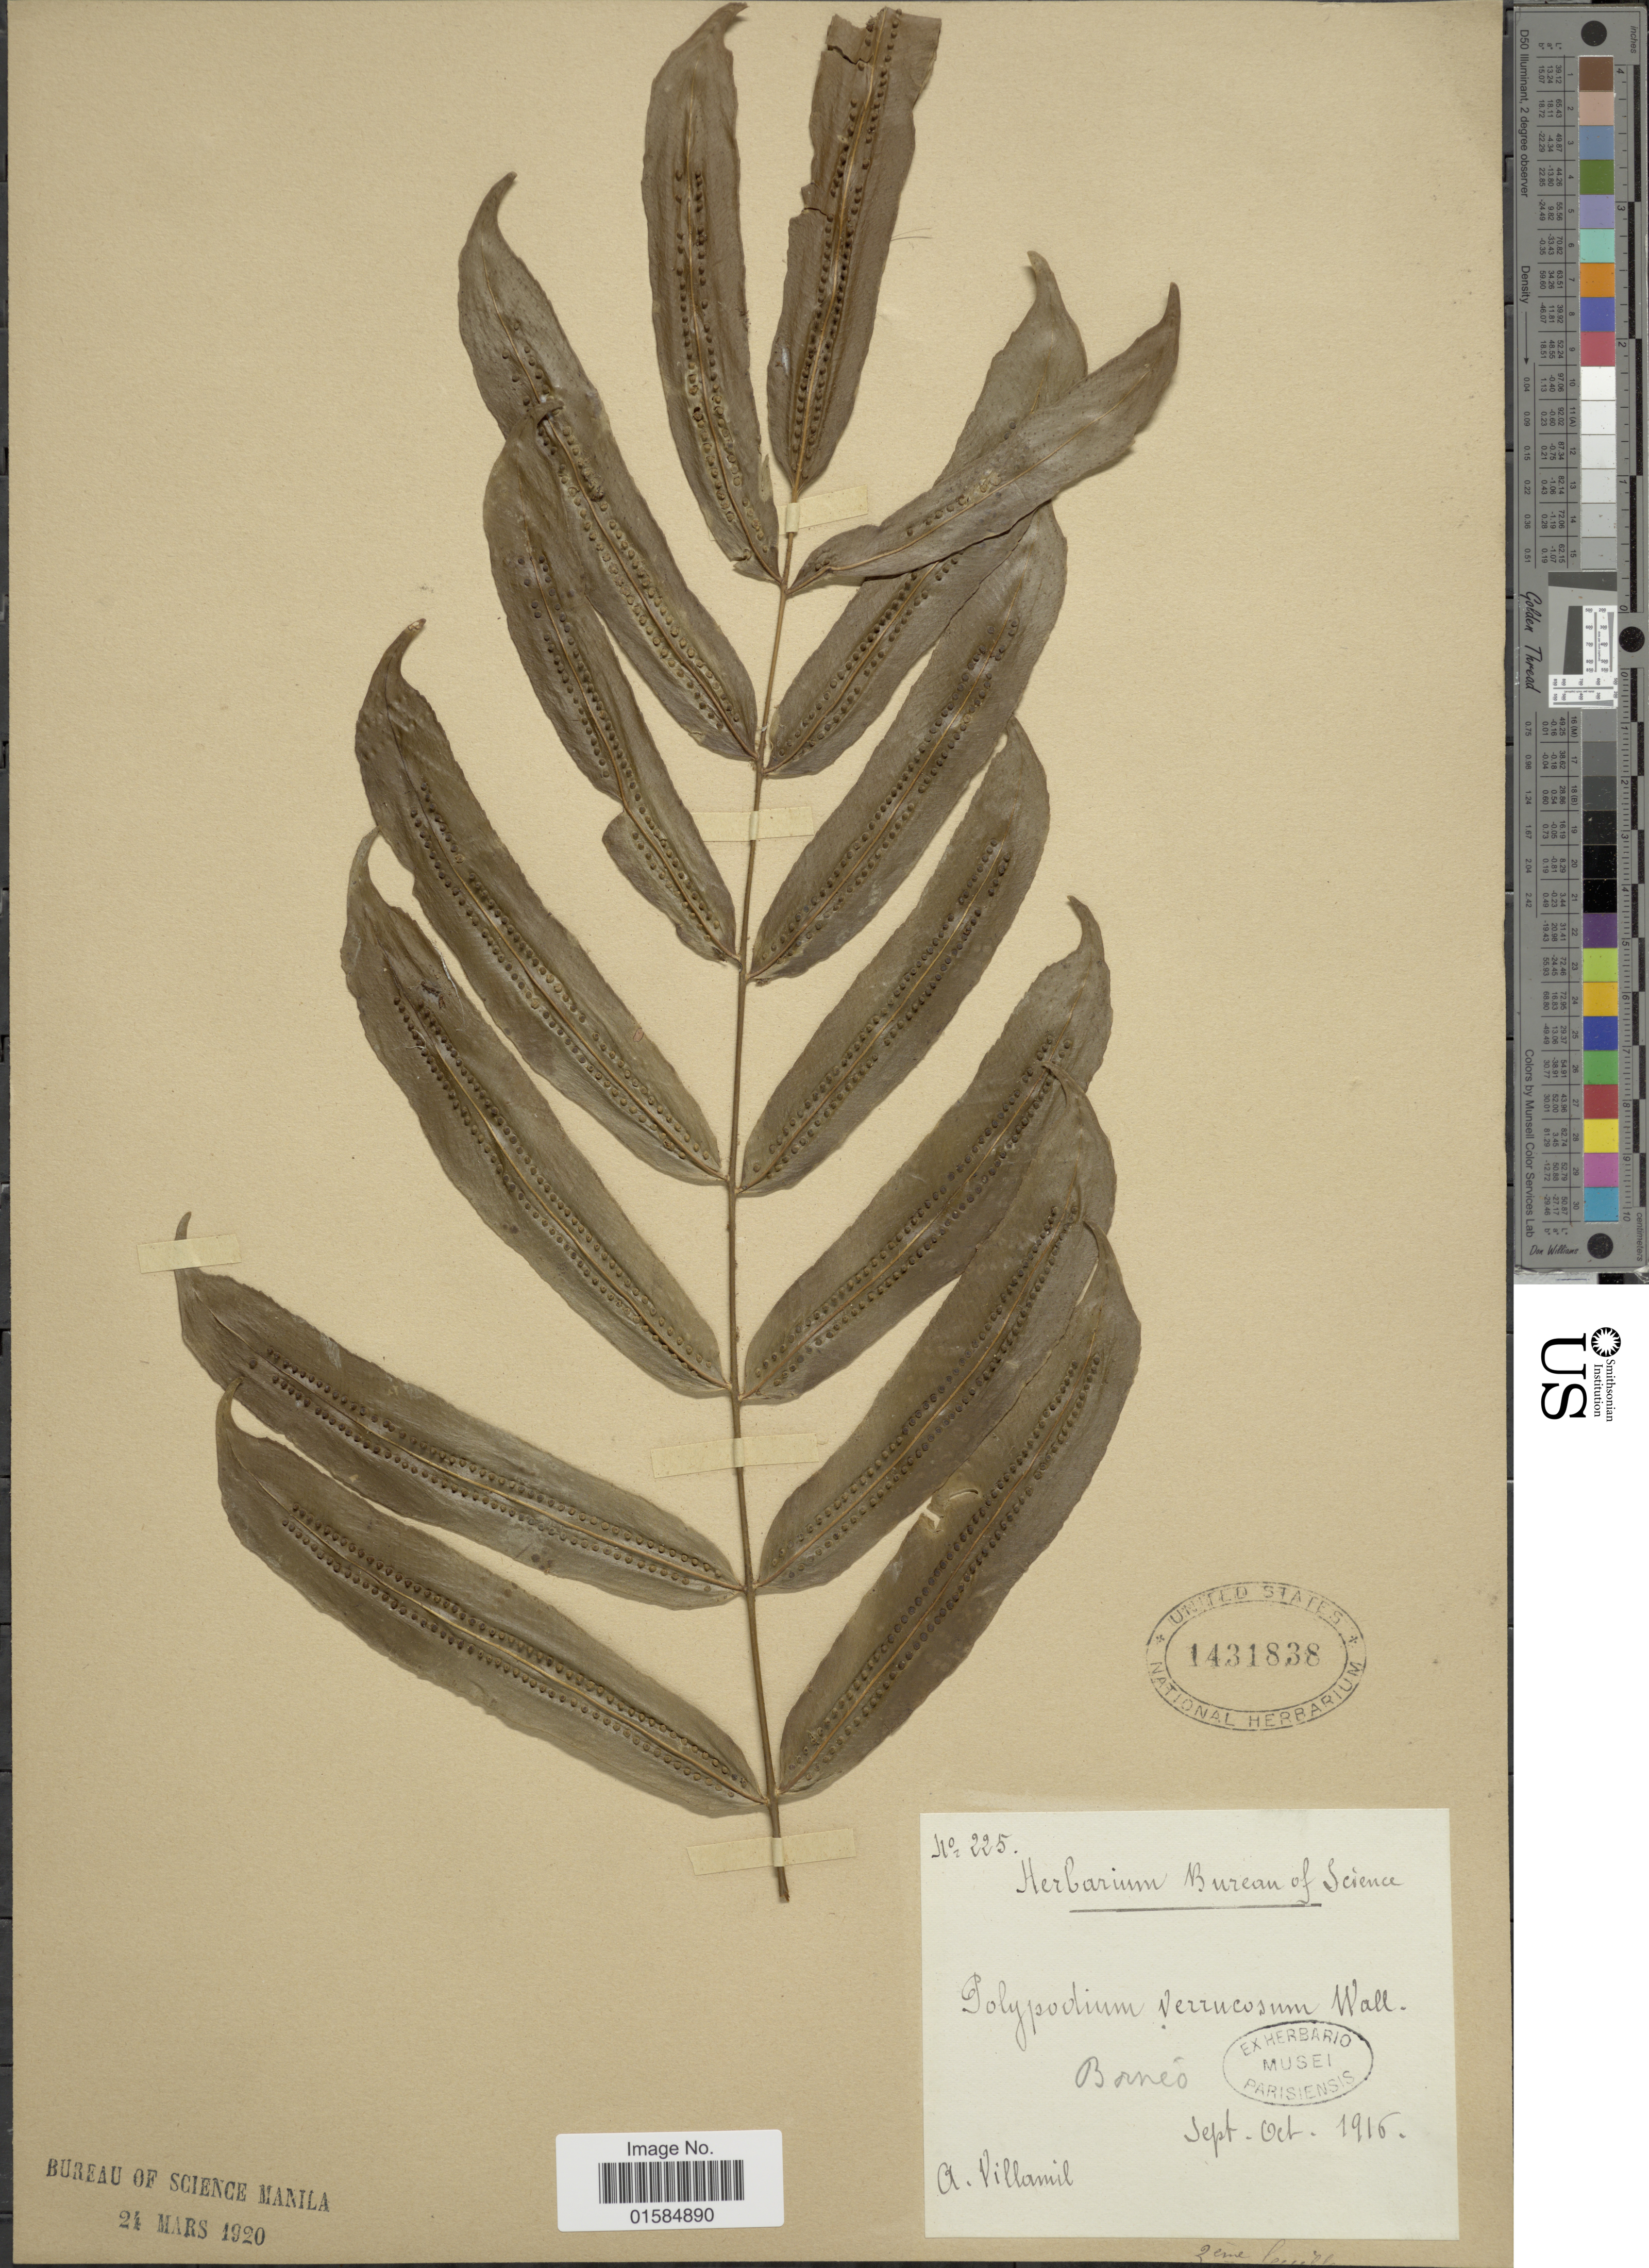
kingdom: Plantae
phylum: Tracheophyta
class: Polypodiopsida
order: Polypodiales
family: Polypodiaceae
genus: Goniophlebium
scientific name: Goniophlebium percussum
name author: (Cauv.) W.H. Wagner & Grether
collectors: A. Villamil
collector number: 225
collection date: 1916-09/1916-10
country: Malaysia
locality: Borneo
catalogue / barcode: US 1431838